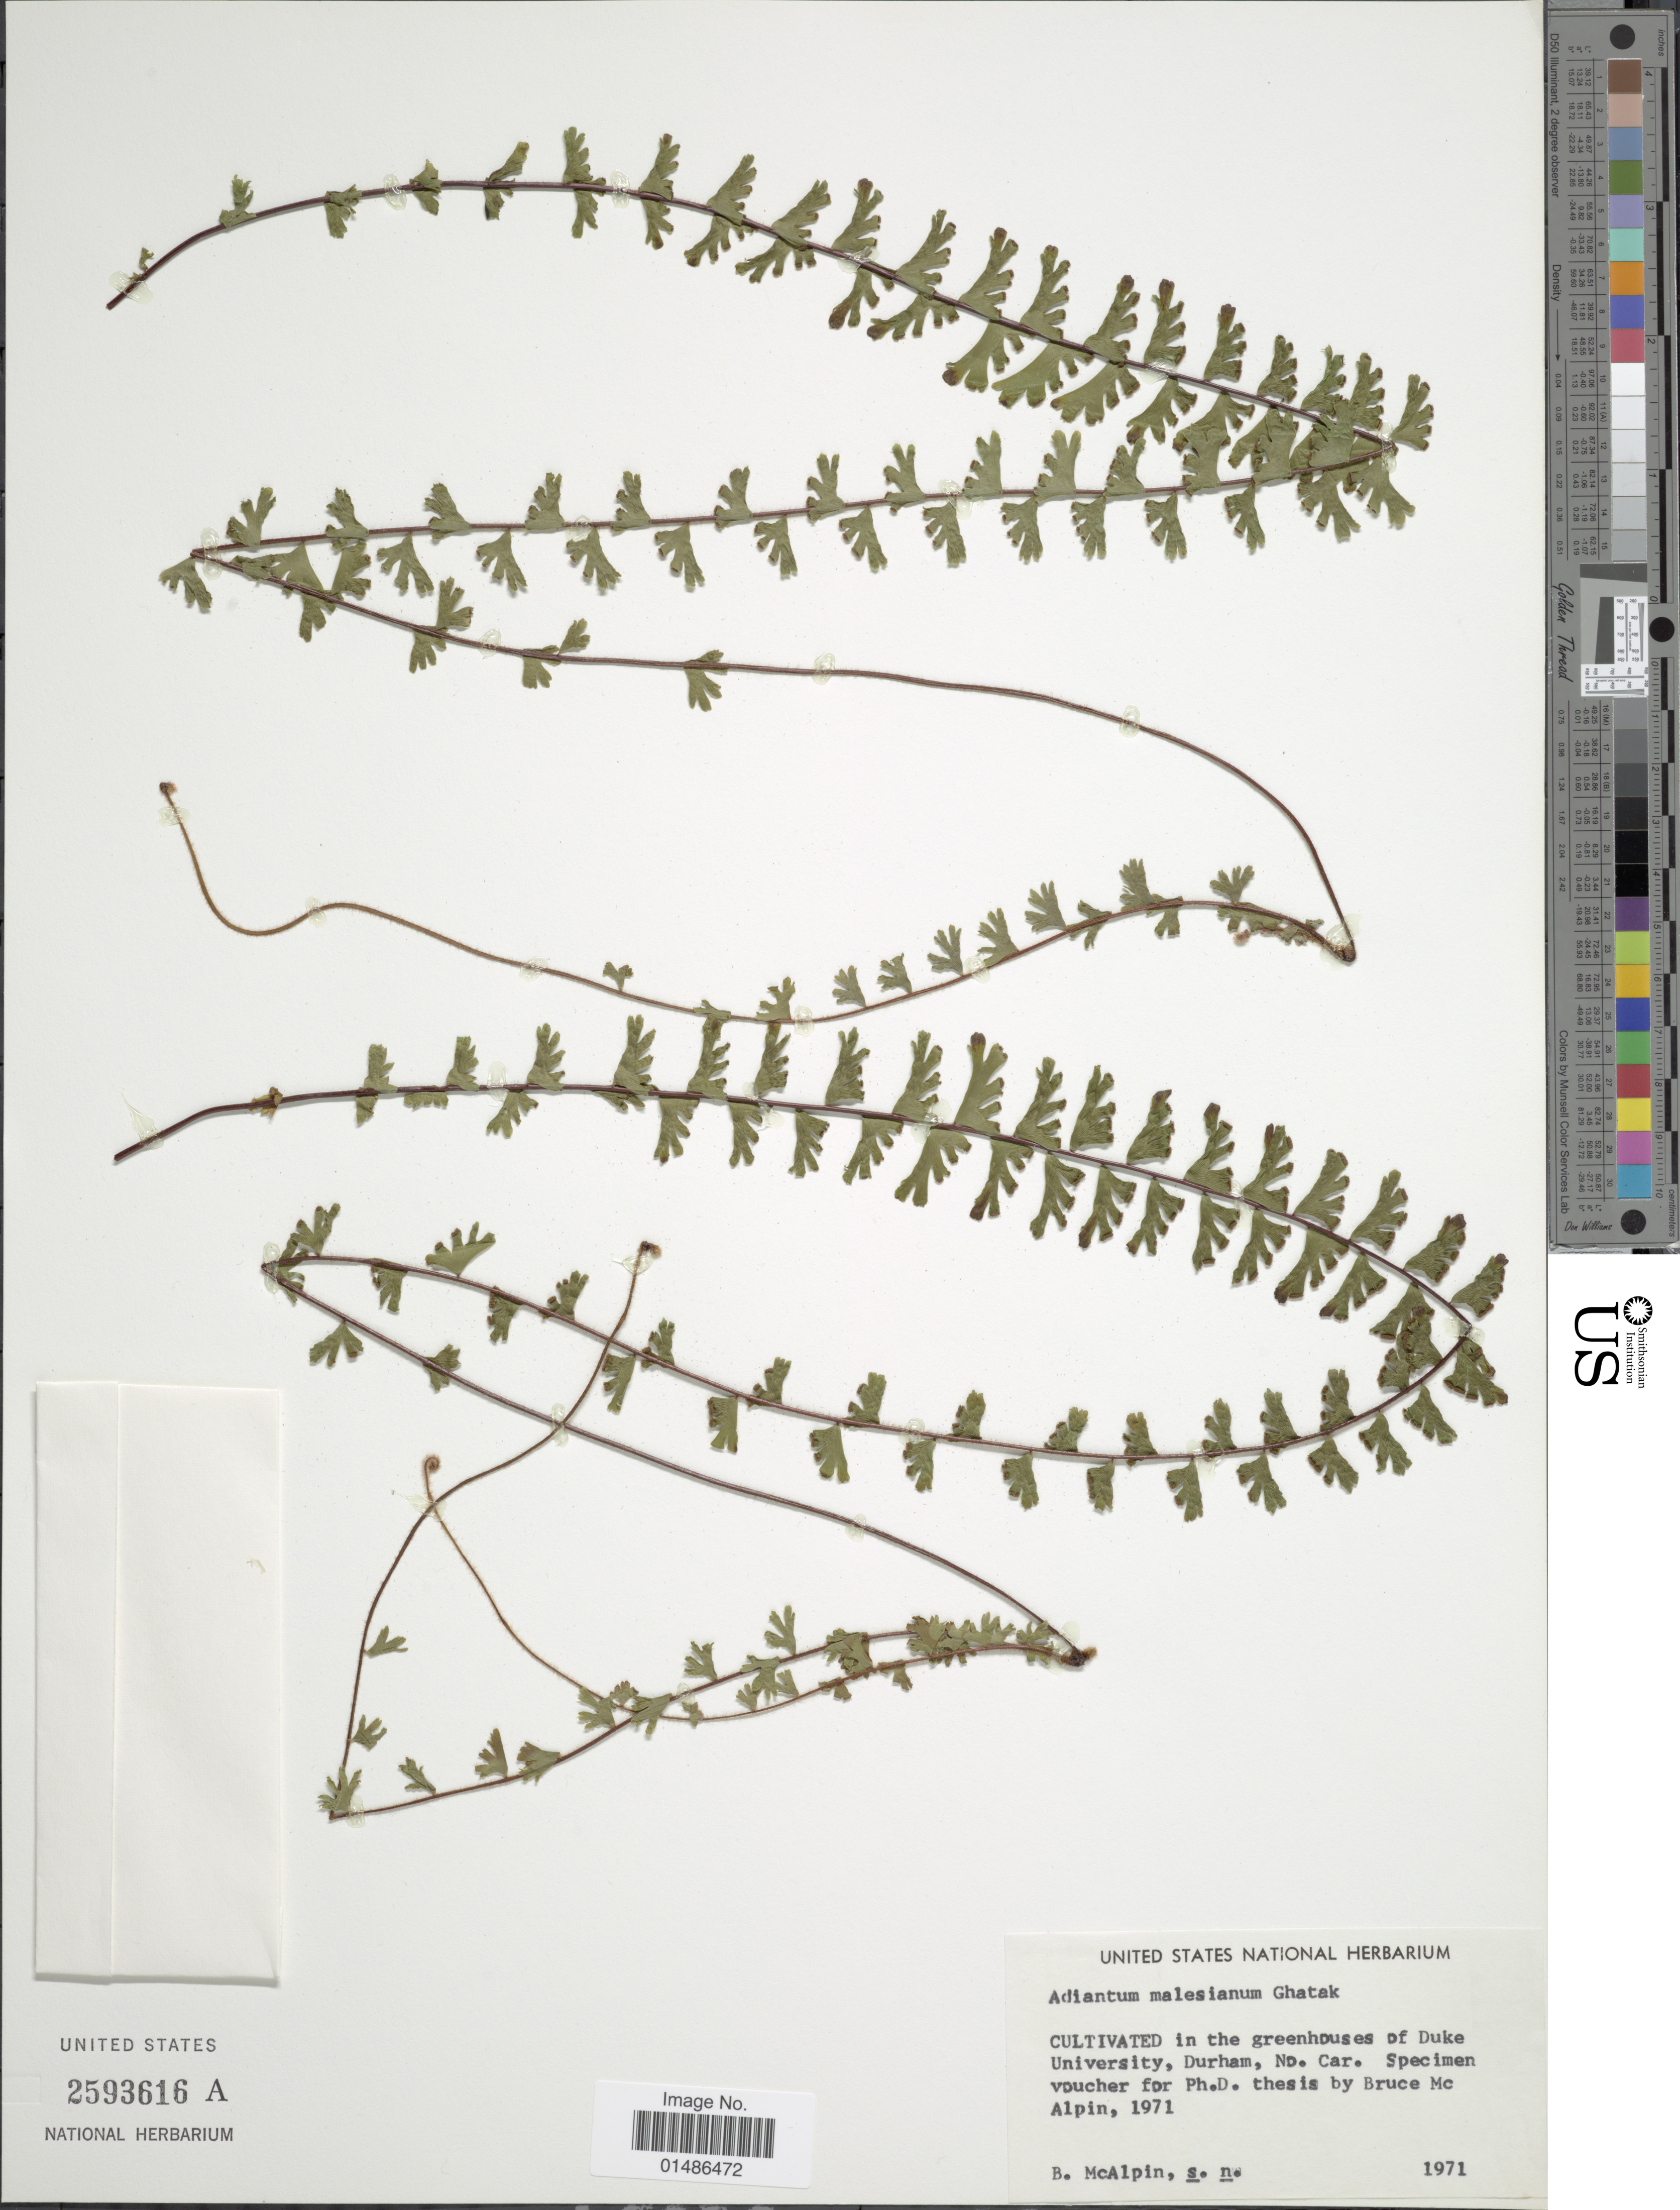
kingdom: Plantae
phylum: Tracheophyta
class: Polypodiopsida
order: Polypodiales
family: Pteridaceae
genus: Adiantum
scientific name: Adiantum malesianum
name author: J. Ghatak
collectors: B. McAlpin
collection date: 1971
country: United States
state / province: North Carolina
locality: Cultivated in the greenhouses of Duke University, Durham, No. Car.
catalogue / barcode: US 2593616A